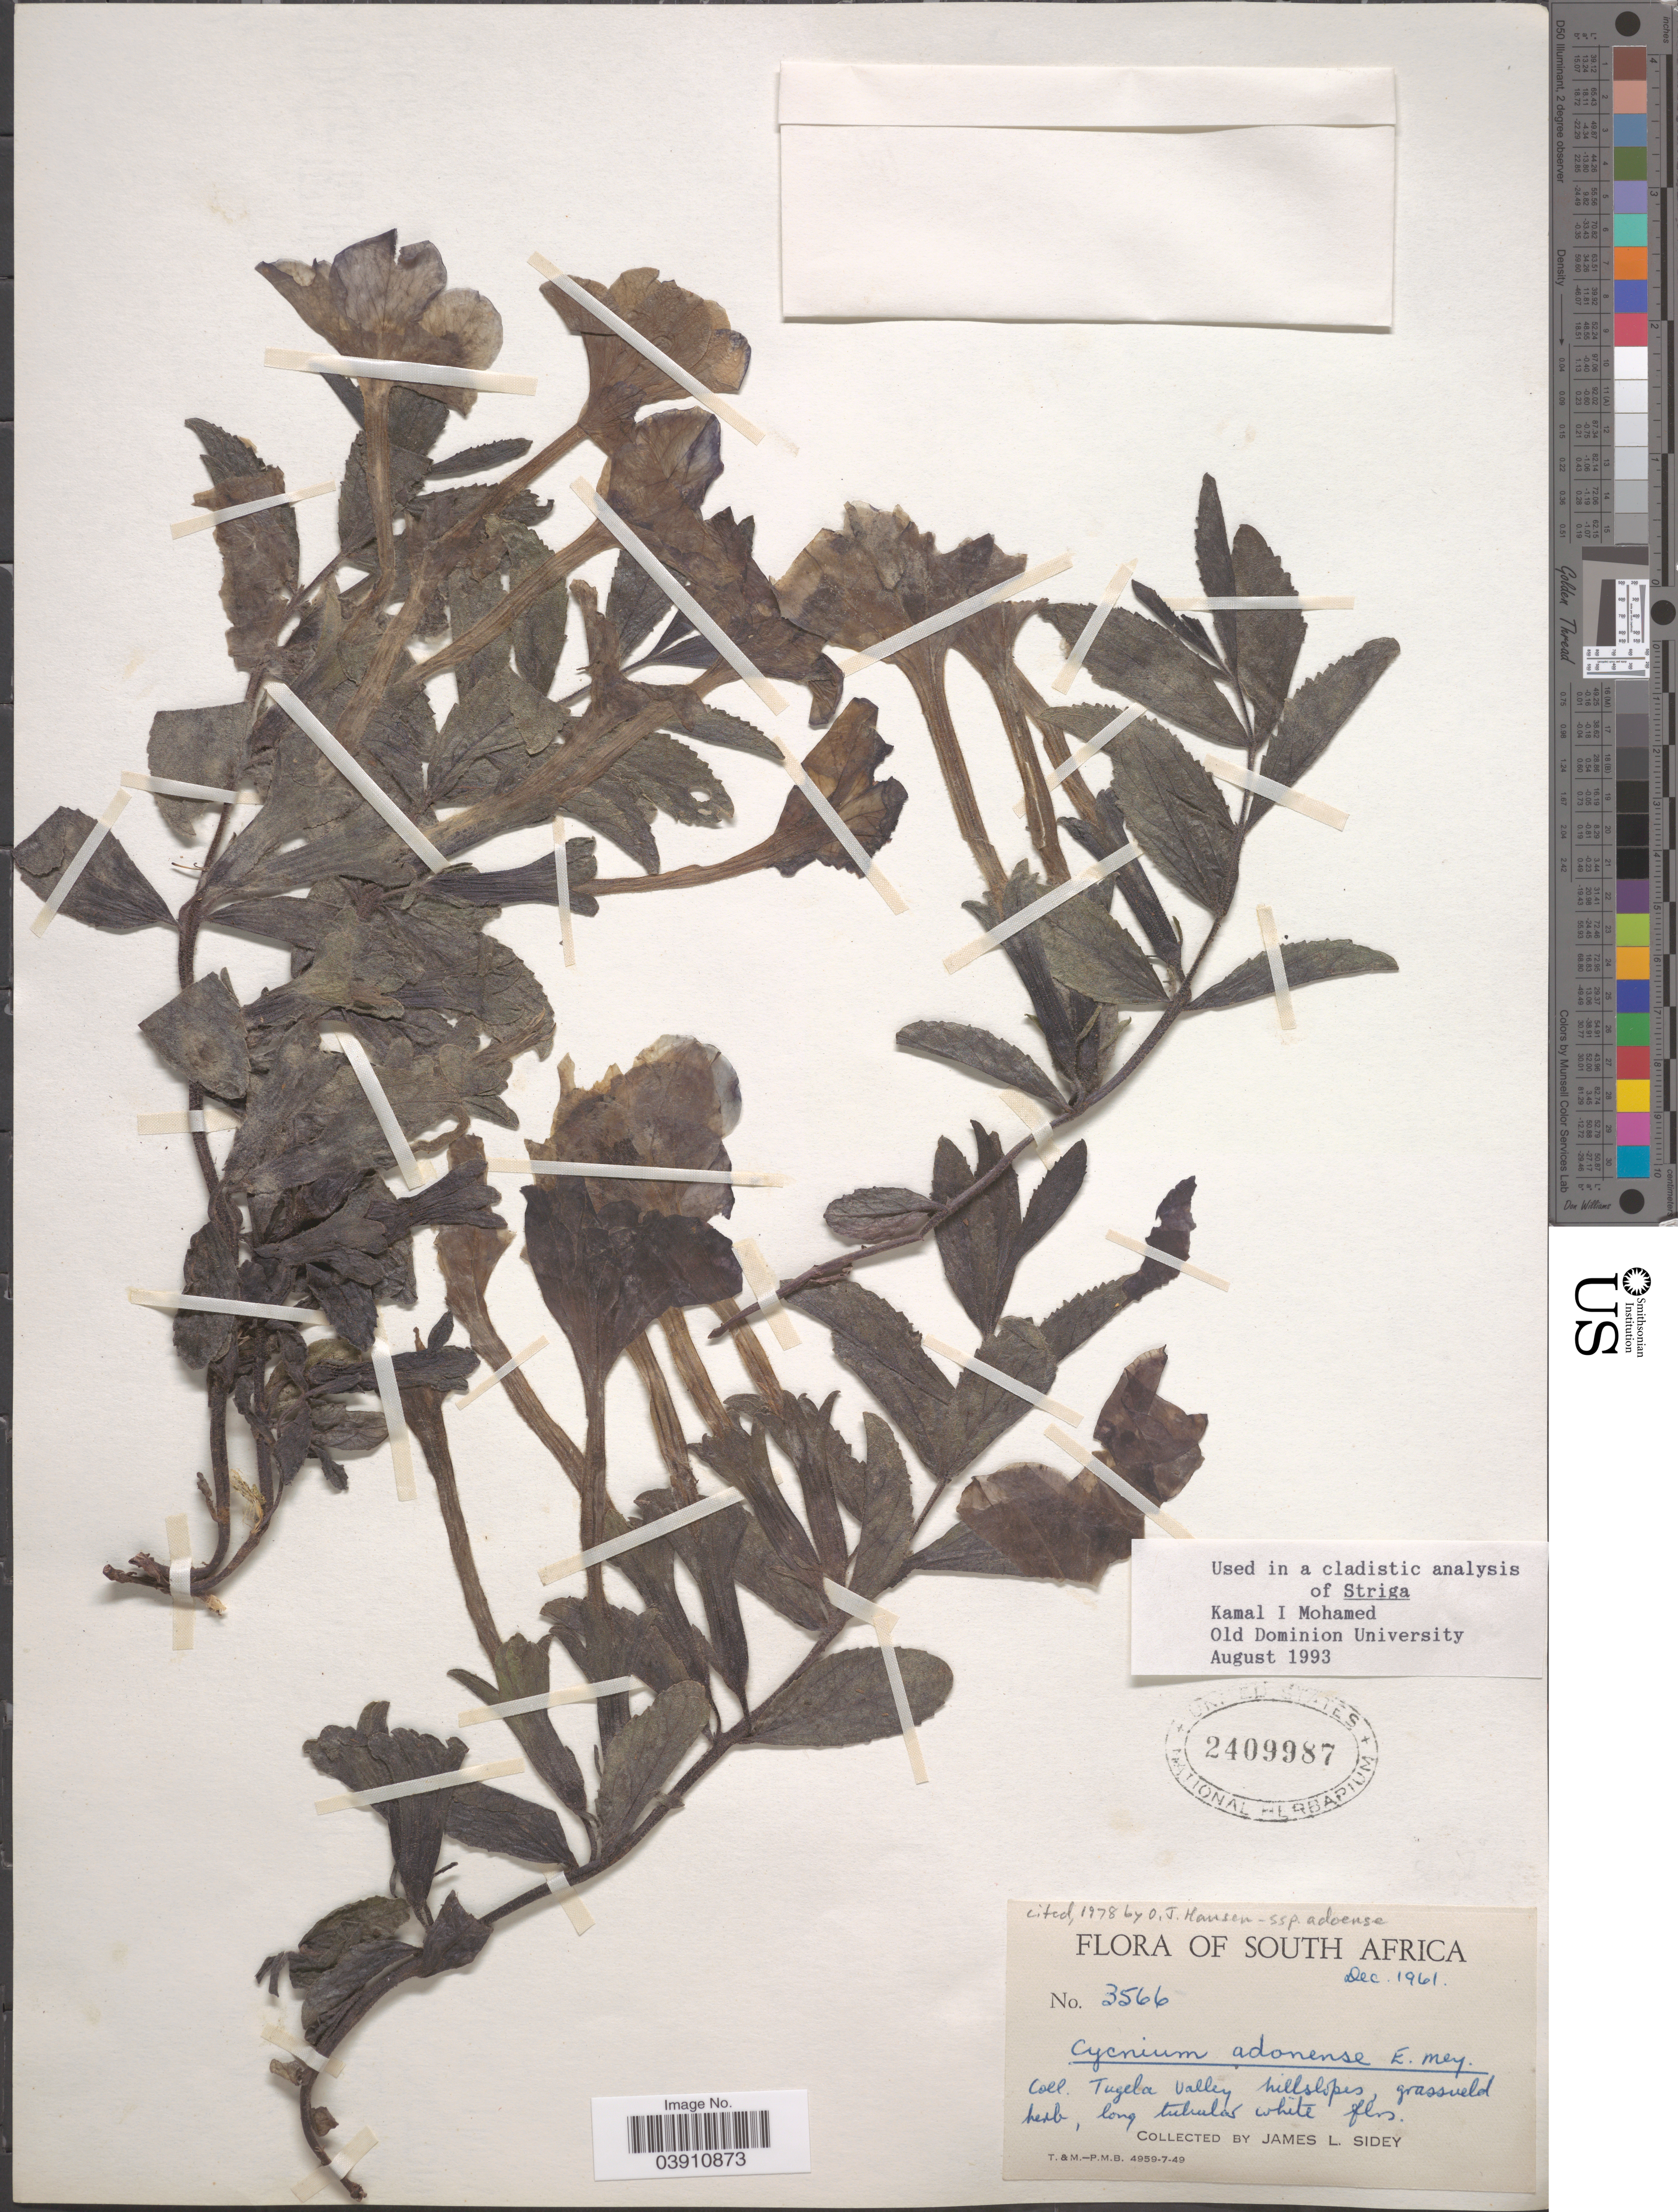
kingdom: Plantae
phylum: Tracheophyta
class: Magnoliopsida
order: Lamiales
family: Orobanchaceae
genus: Cycnium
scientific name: Cycnium adonense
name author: E. Mey. ex Benth.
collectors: J. L. Sidey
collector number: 3566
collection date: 1961-12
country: South Africa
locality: Tugela Valley hillslopes.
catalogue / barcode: US 2409987